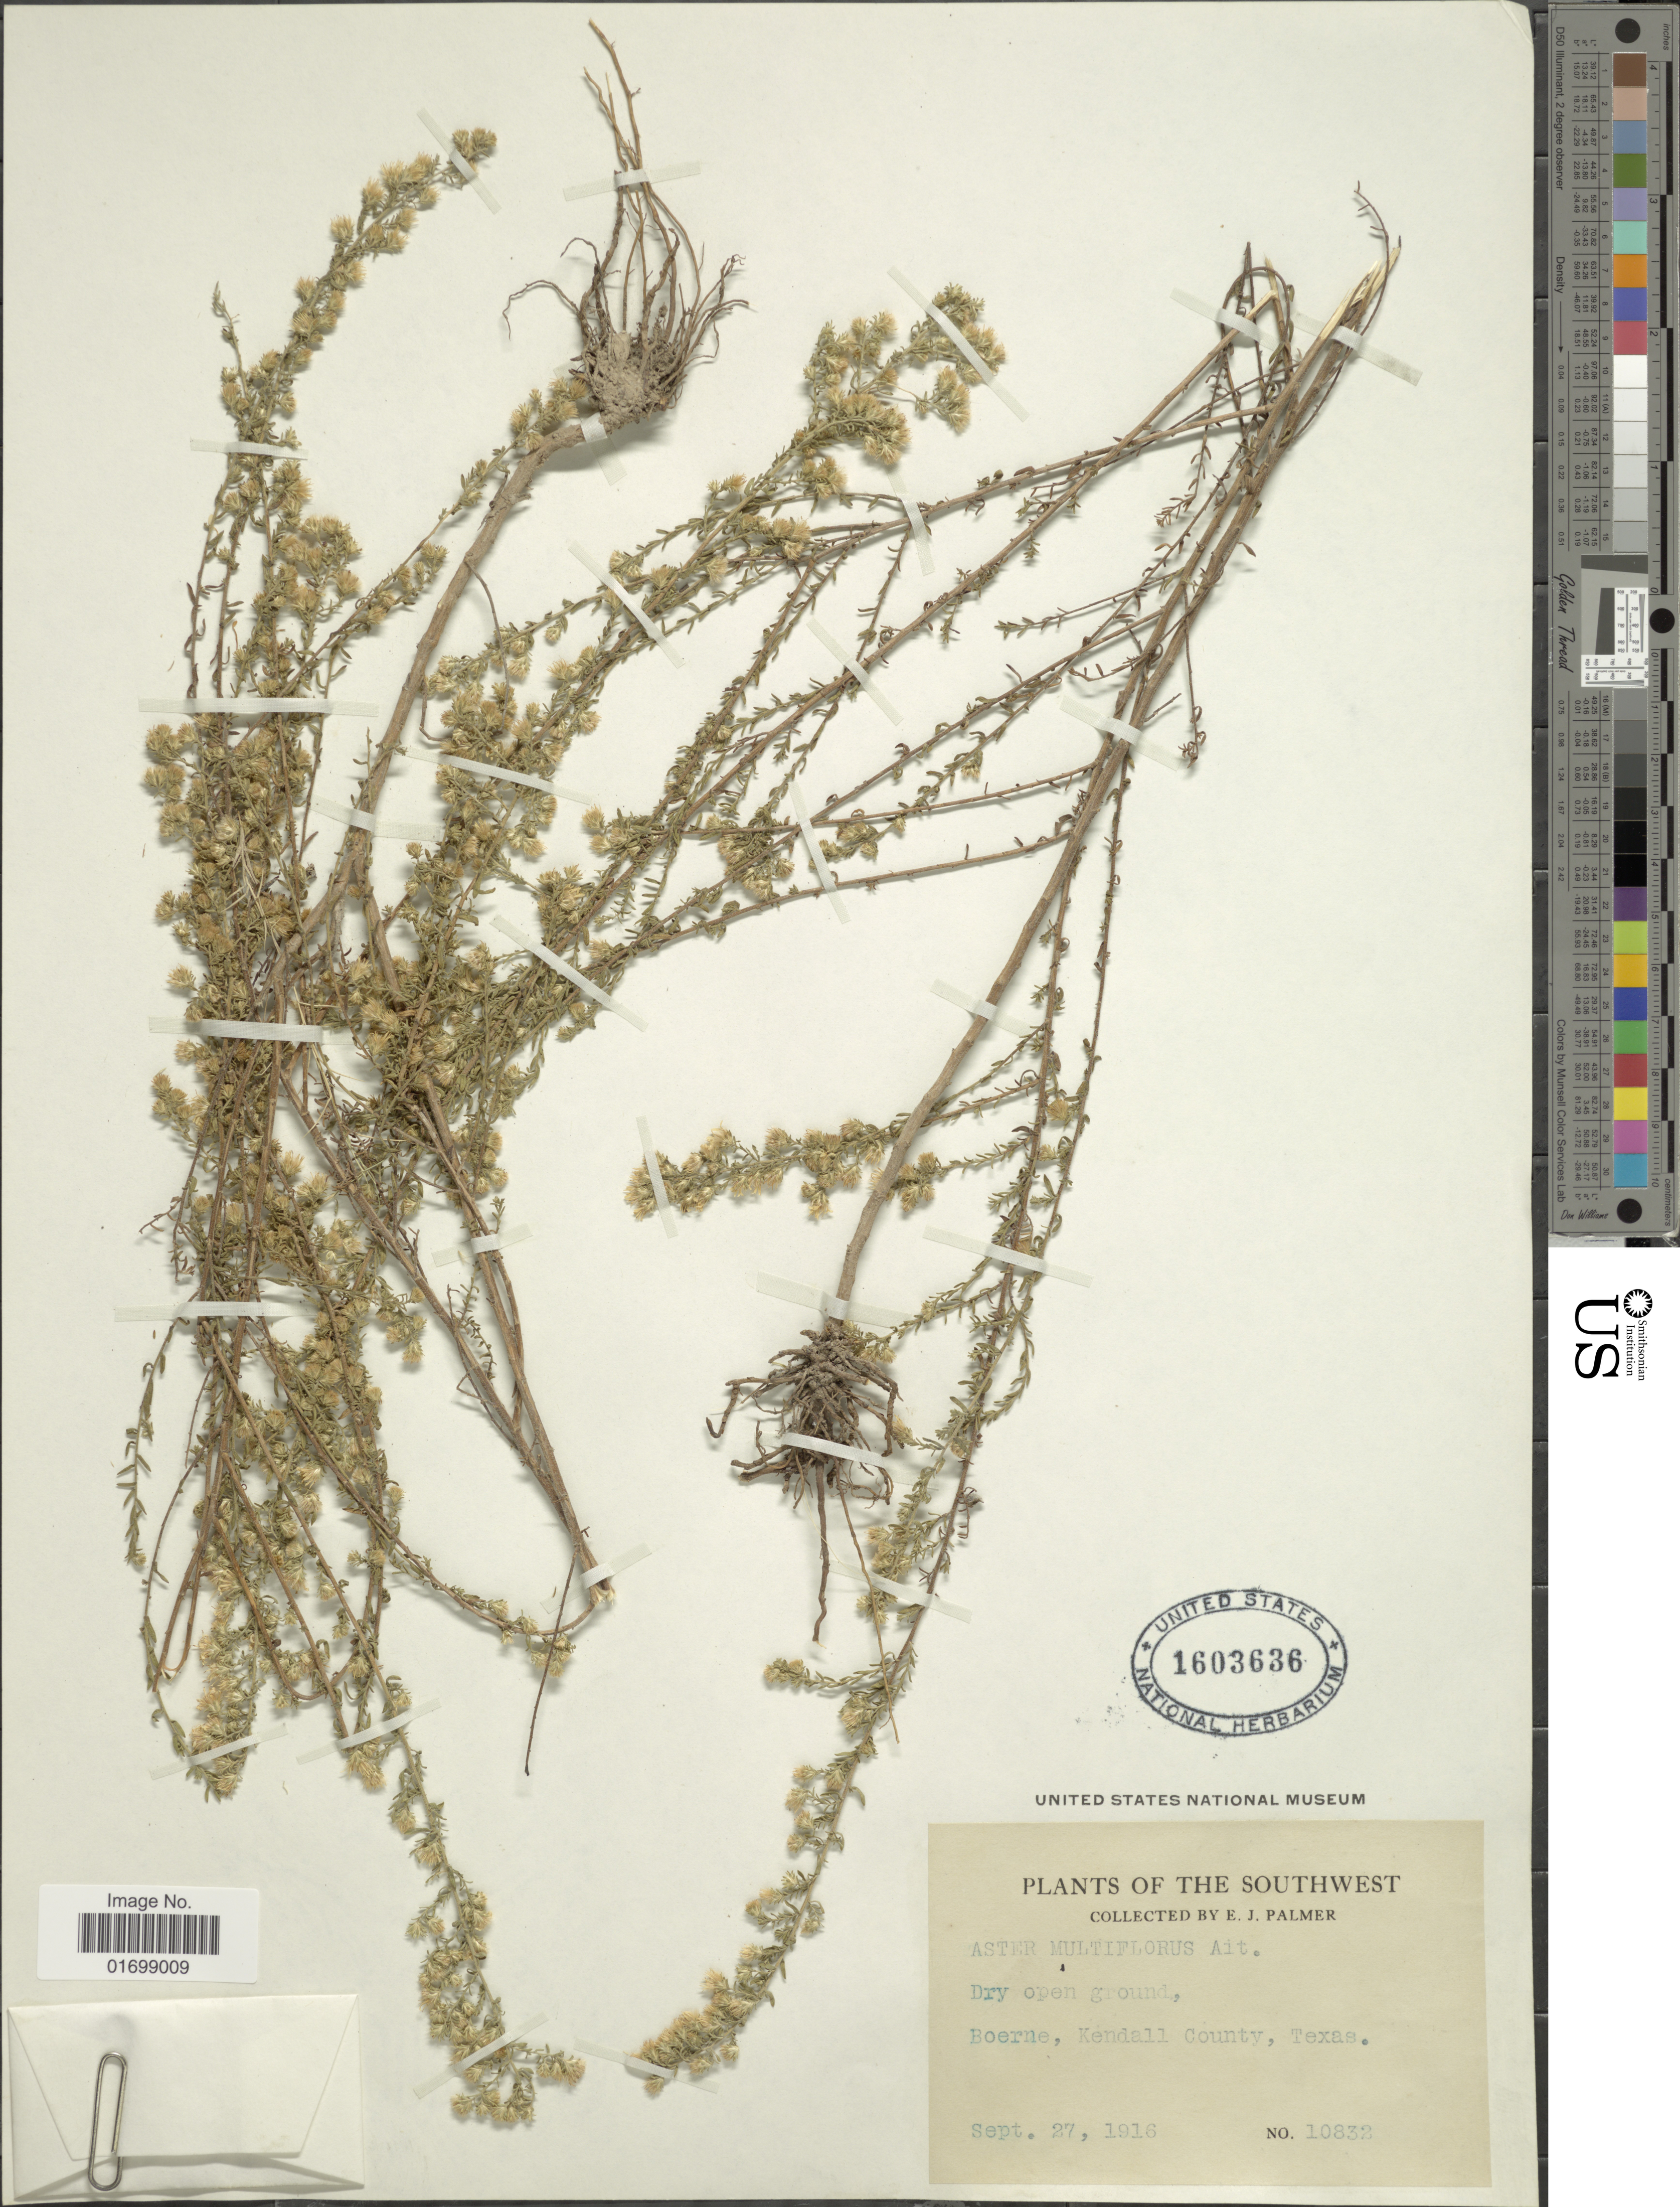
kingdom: Plantae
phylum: Tracheophyta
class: Magnoliopsida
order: Asterales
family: Asteraceae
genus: Symphyotrichum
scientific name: Symphyotrichum ericoides var. prostratum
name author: (Kuntze) G.L. Nesom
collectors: E. J. Palmer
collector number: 10832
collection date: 1916-09-27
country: United States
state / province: Texas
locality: Southwest, Boerne, Kendall County, dry open ground.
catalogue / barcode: US 1603636